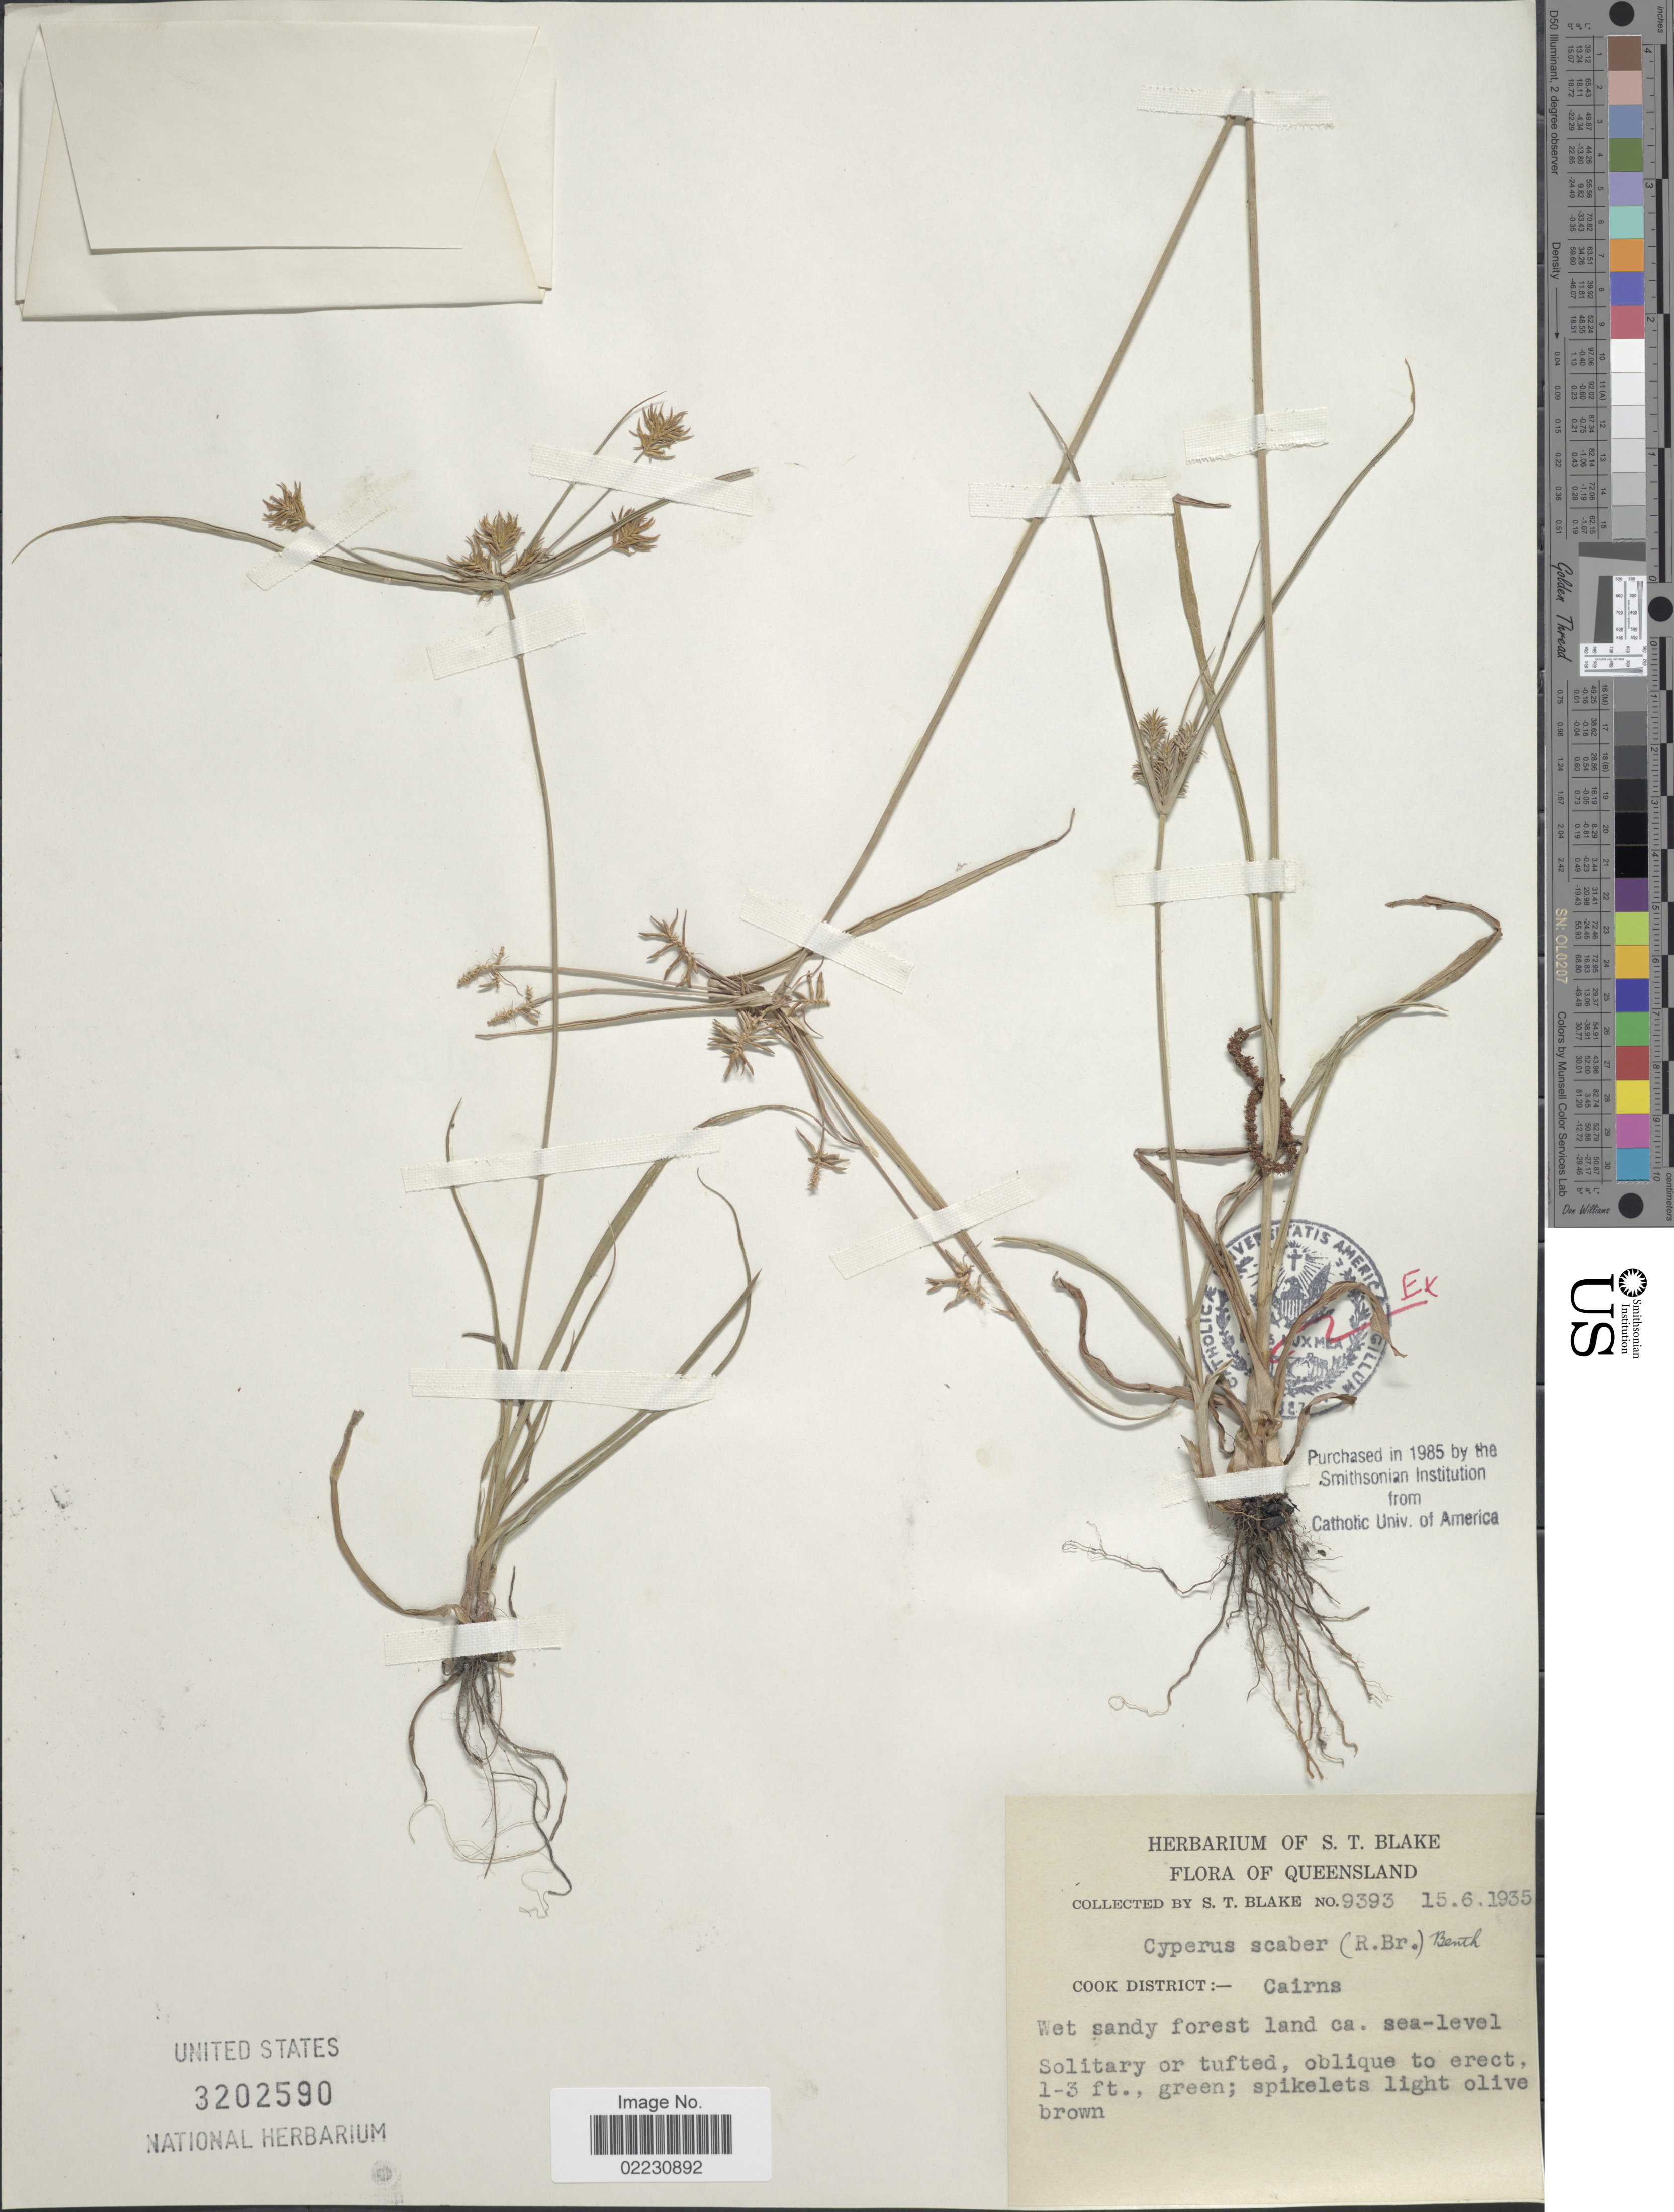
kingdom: Plantae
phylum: Tracheophyta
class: Liliopsida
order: Poales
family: Cyperaceae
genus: Cyperus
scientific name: Cyperus scaber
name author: (R. Br.) Boeckeler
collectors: S. T. Blake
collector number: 9393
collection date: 1935-06-15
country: Australia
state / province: Queensland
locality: Cook District, Cairns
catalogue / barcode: US 3202590